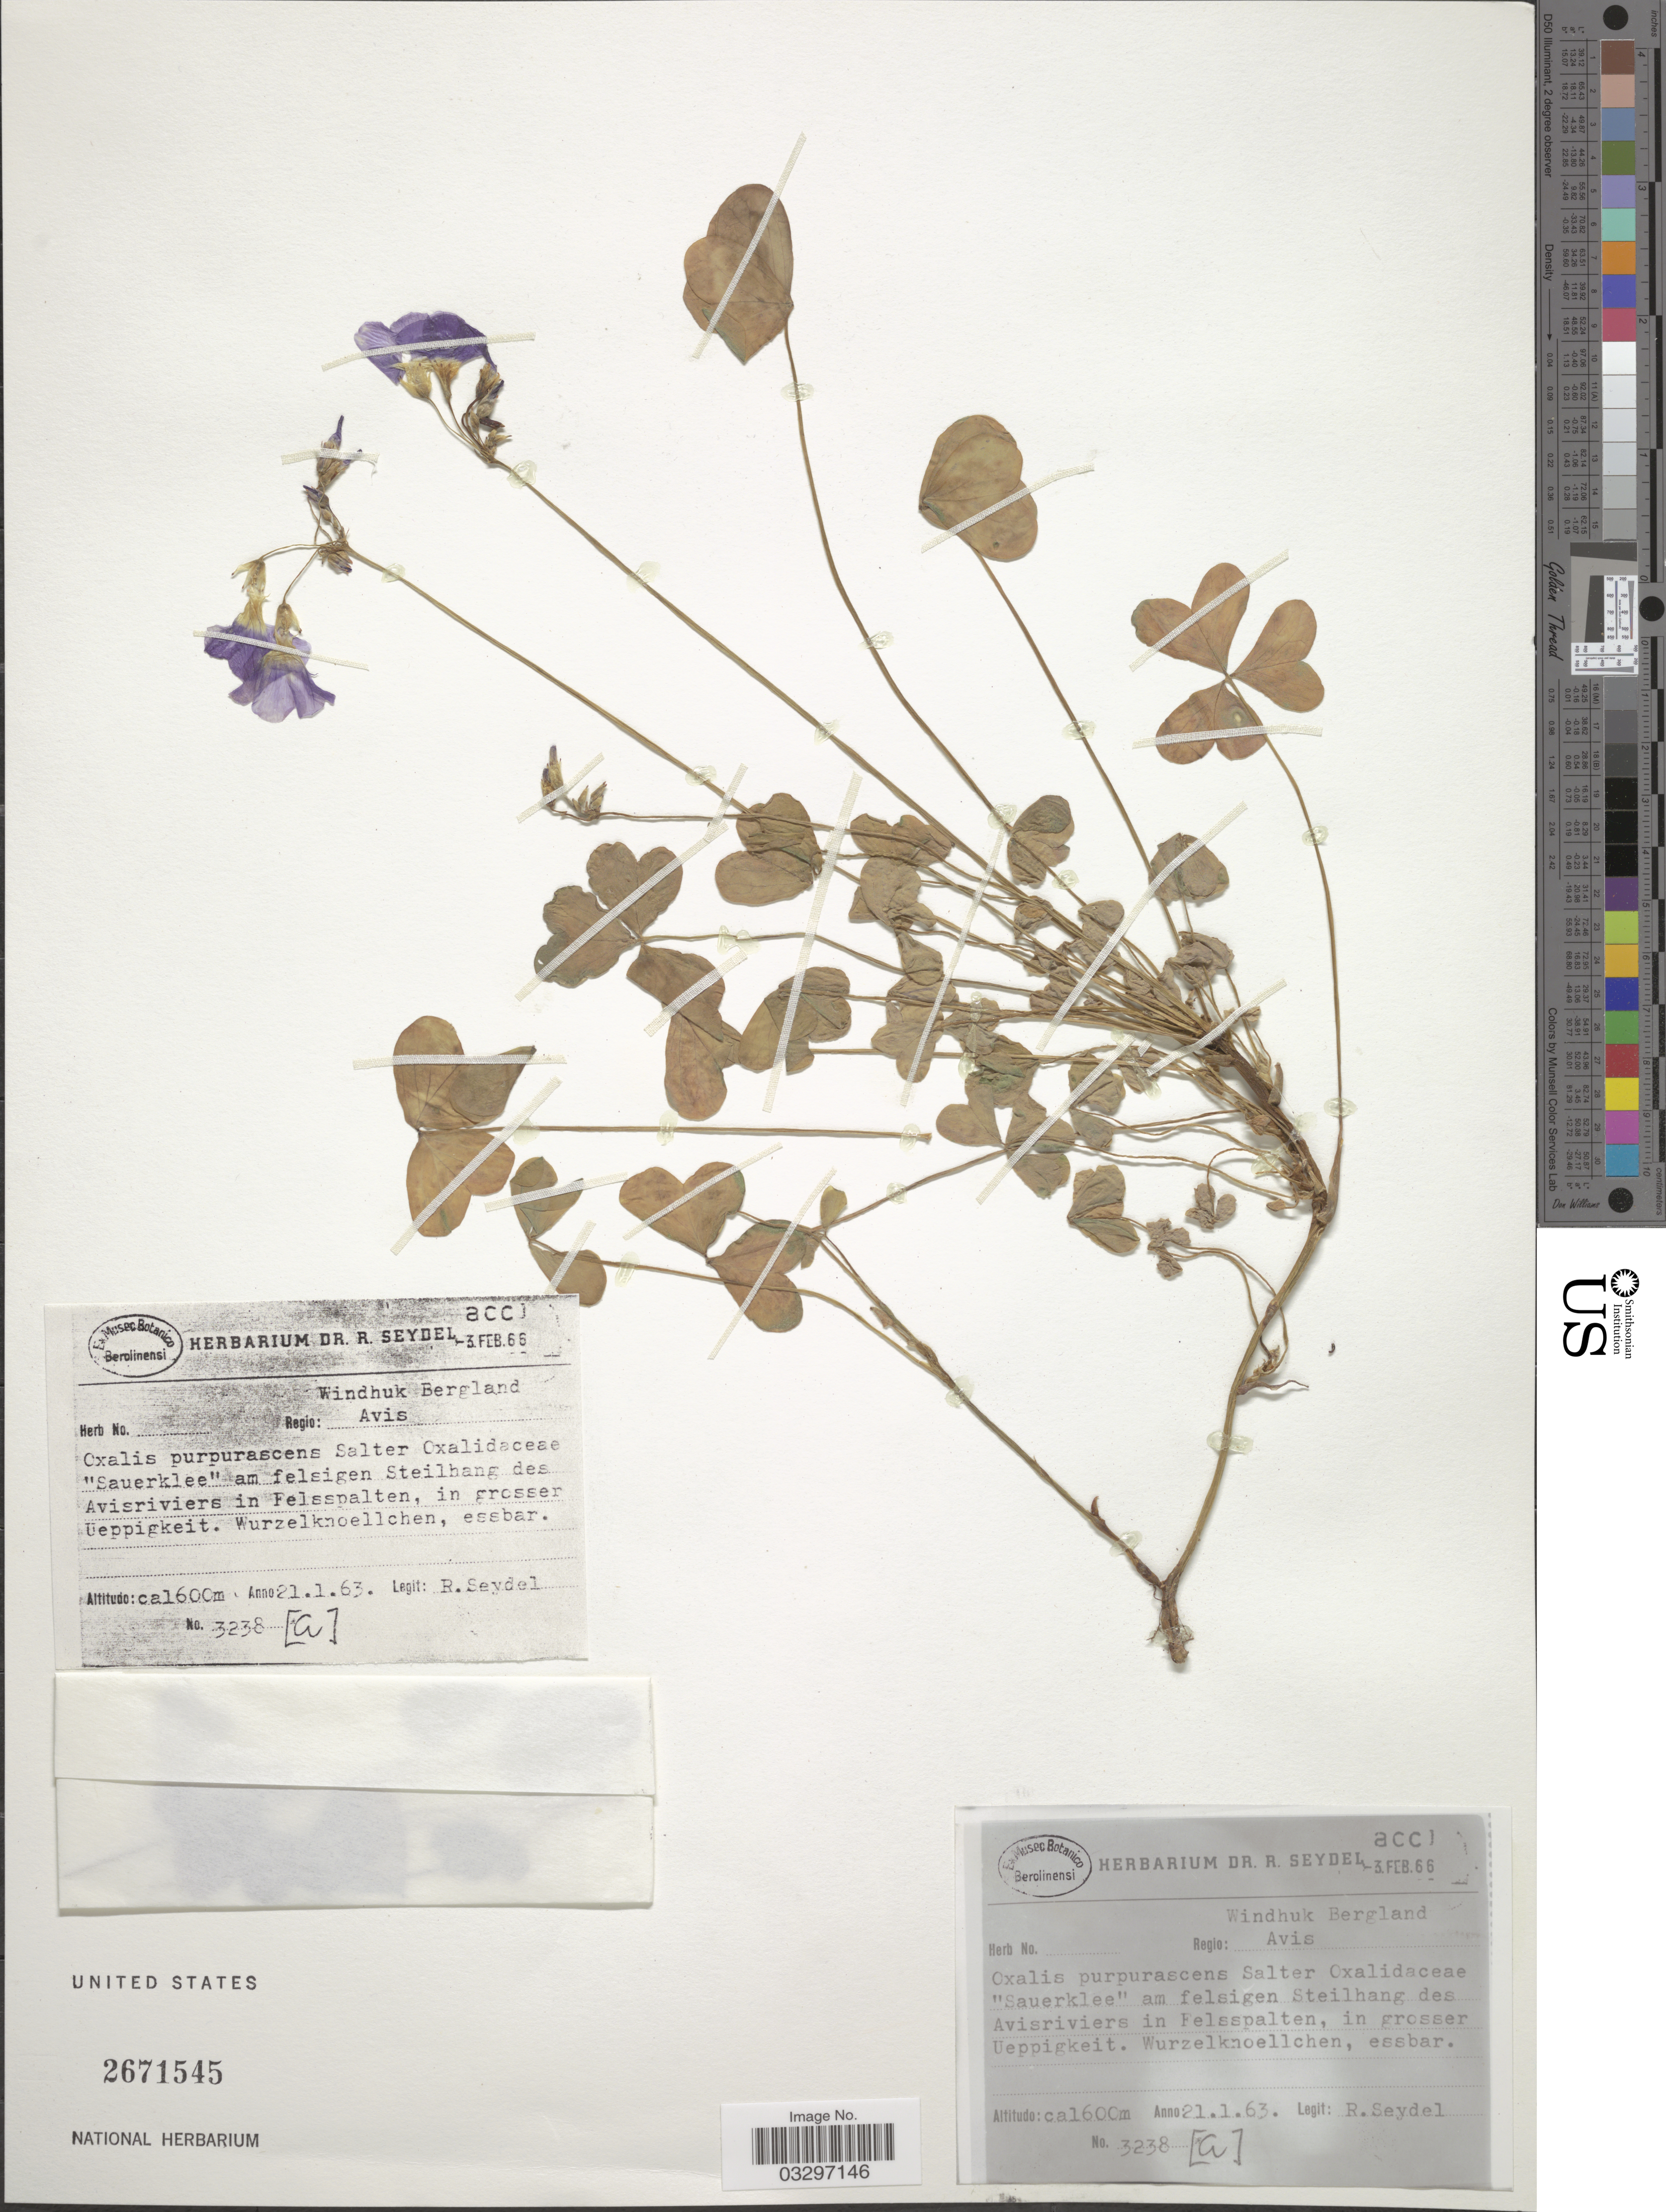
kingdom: Plantae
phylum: Tracheophyta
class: Magnoliopsida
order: Oxalidales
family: Oxalidaceae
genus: Oxalis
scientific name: Oxalis purpurascens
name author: T.M. Salter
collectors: R. Seydel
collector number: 3238 [a]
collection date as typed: Transcribed d/m/y: 21/1/63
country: Namibia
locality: Regio: Windhuk Bergland, Avis.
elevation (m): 1600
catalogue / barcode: US 2671545